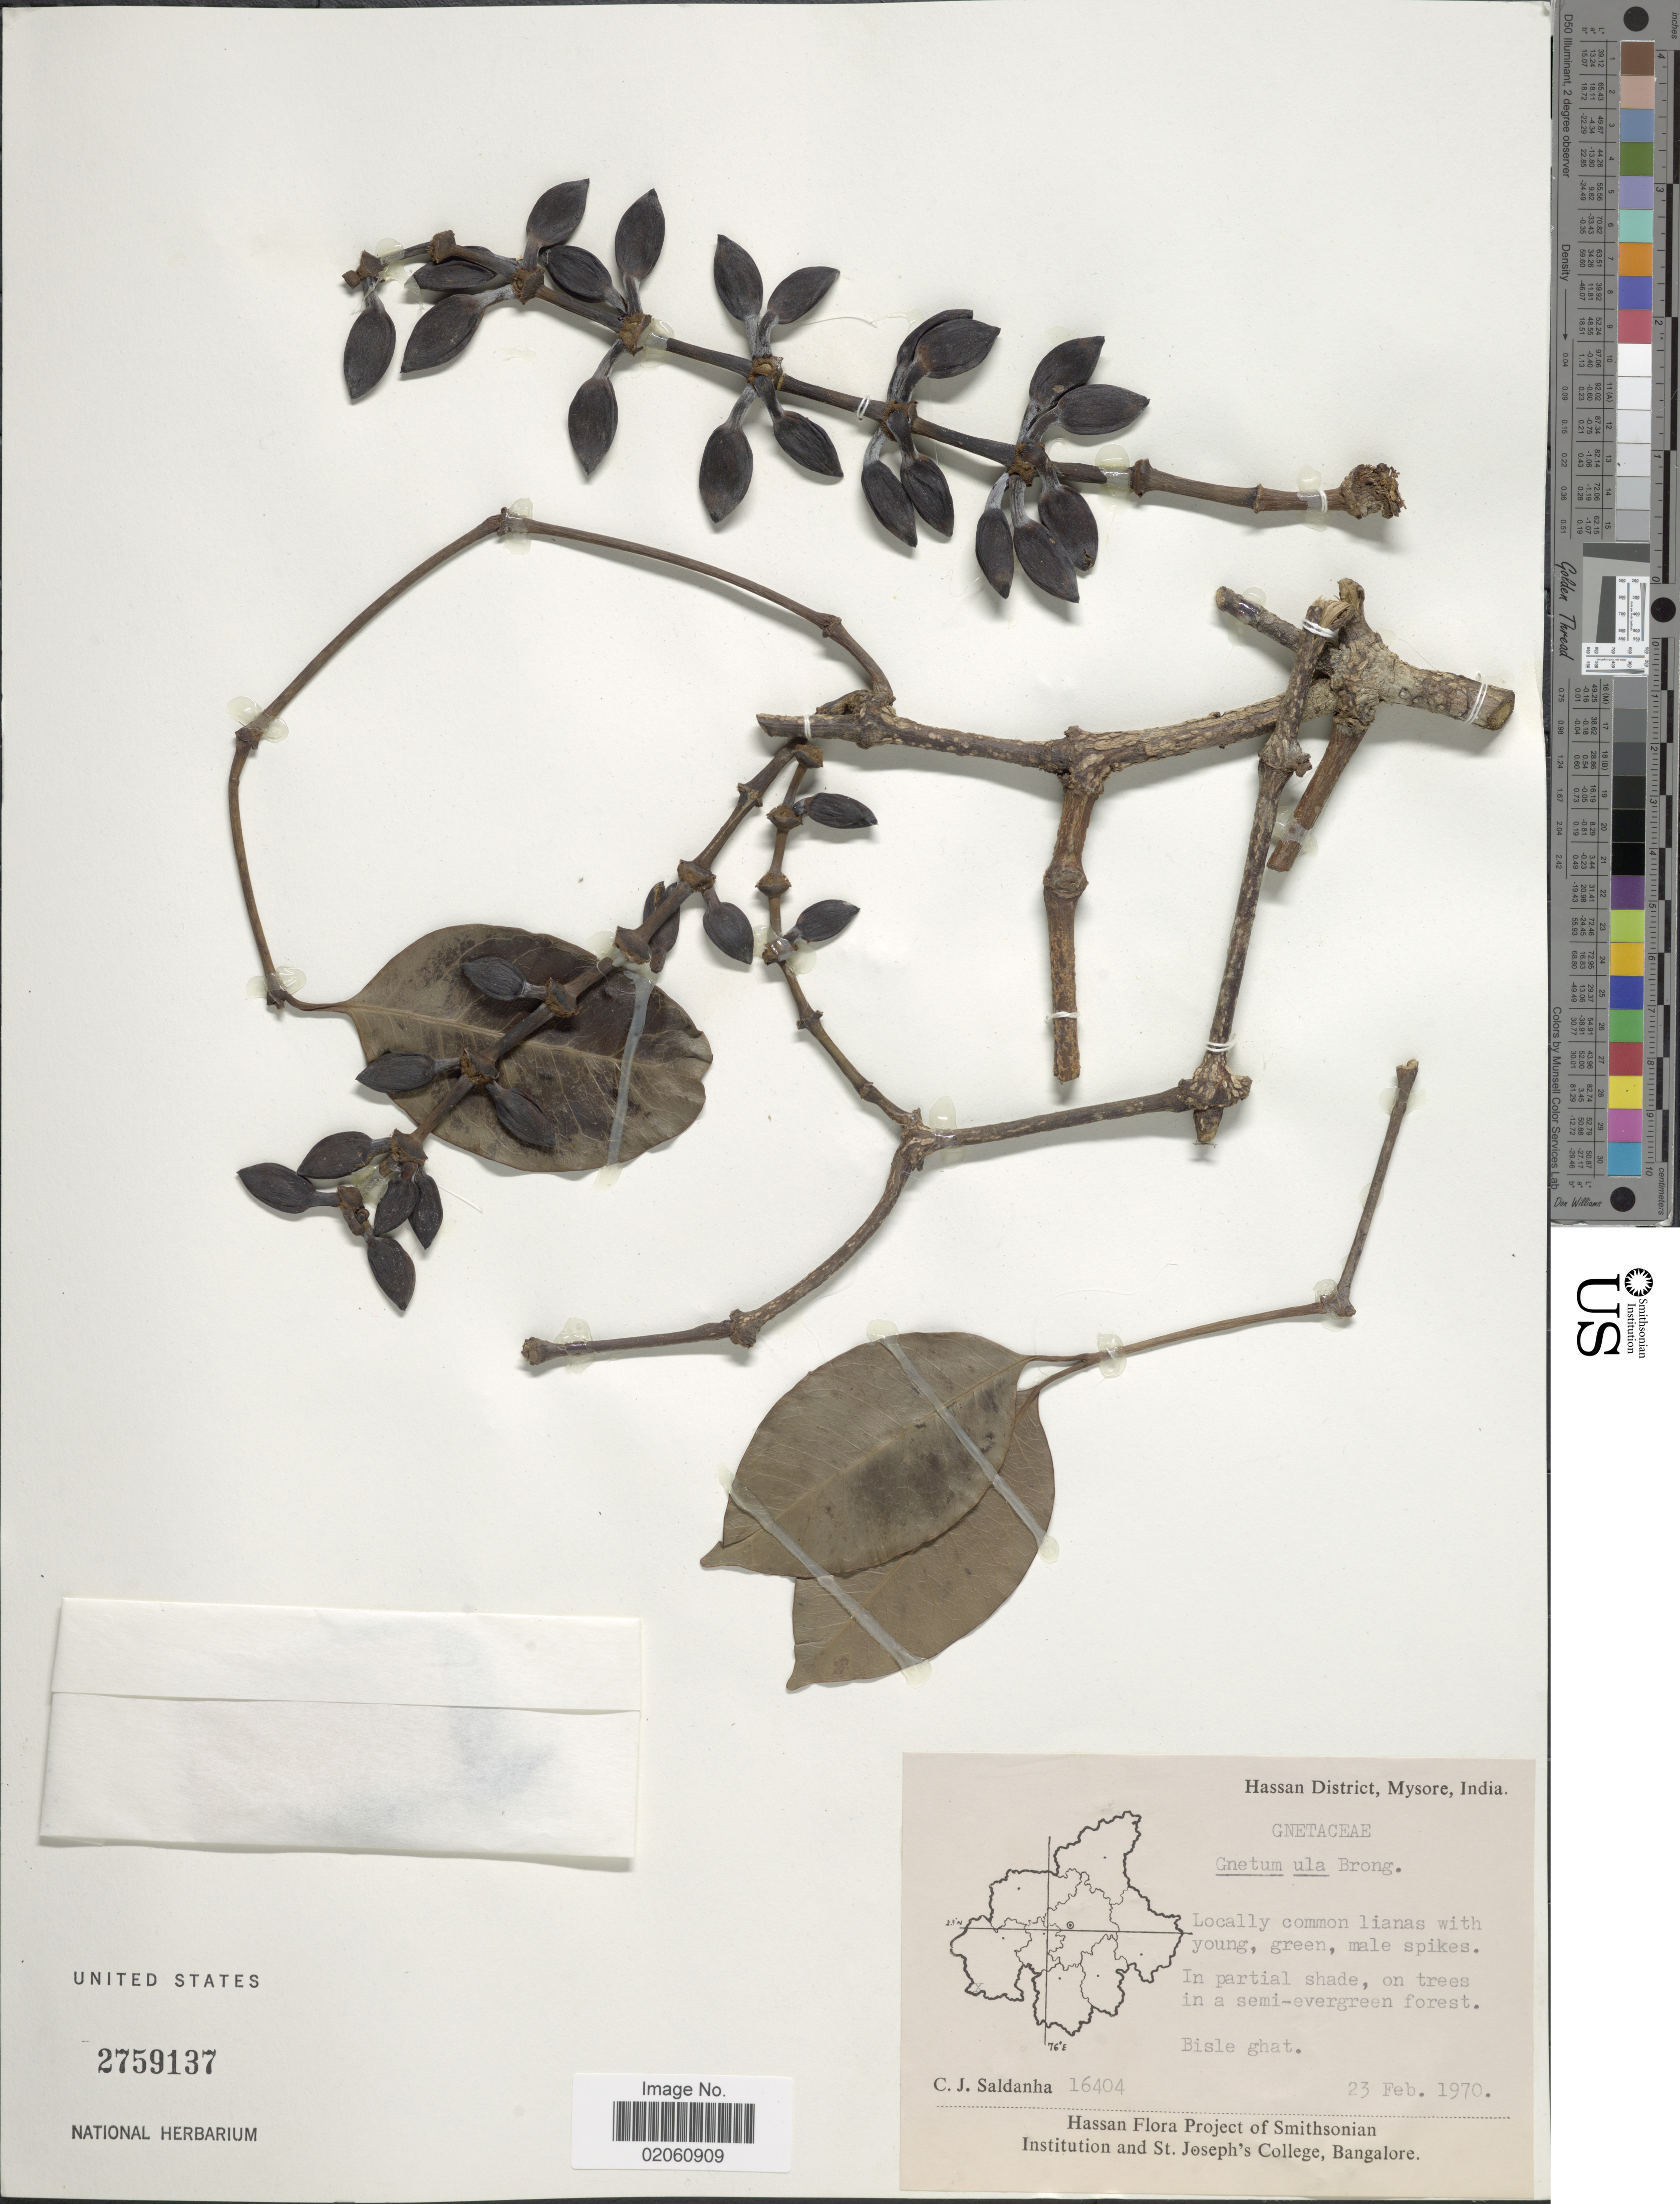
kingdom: Plantae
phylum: Tracheophyta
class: Gnetopsida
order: Gnetales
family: Gnetaceae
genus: Gnetum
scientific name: Gnetum ula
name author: Brongn.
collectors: C. J. Saldanha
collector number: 16404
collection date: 1970-02-23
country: India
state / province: Karnataka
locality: Hassan District, Mysore, In partial shade, on trees in a semi-evergreen forest. Bisle ghat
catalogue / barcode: US 2759137